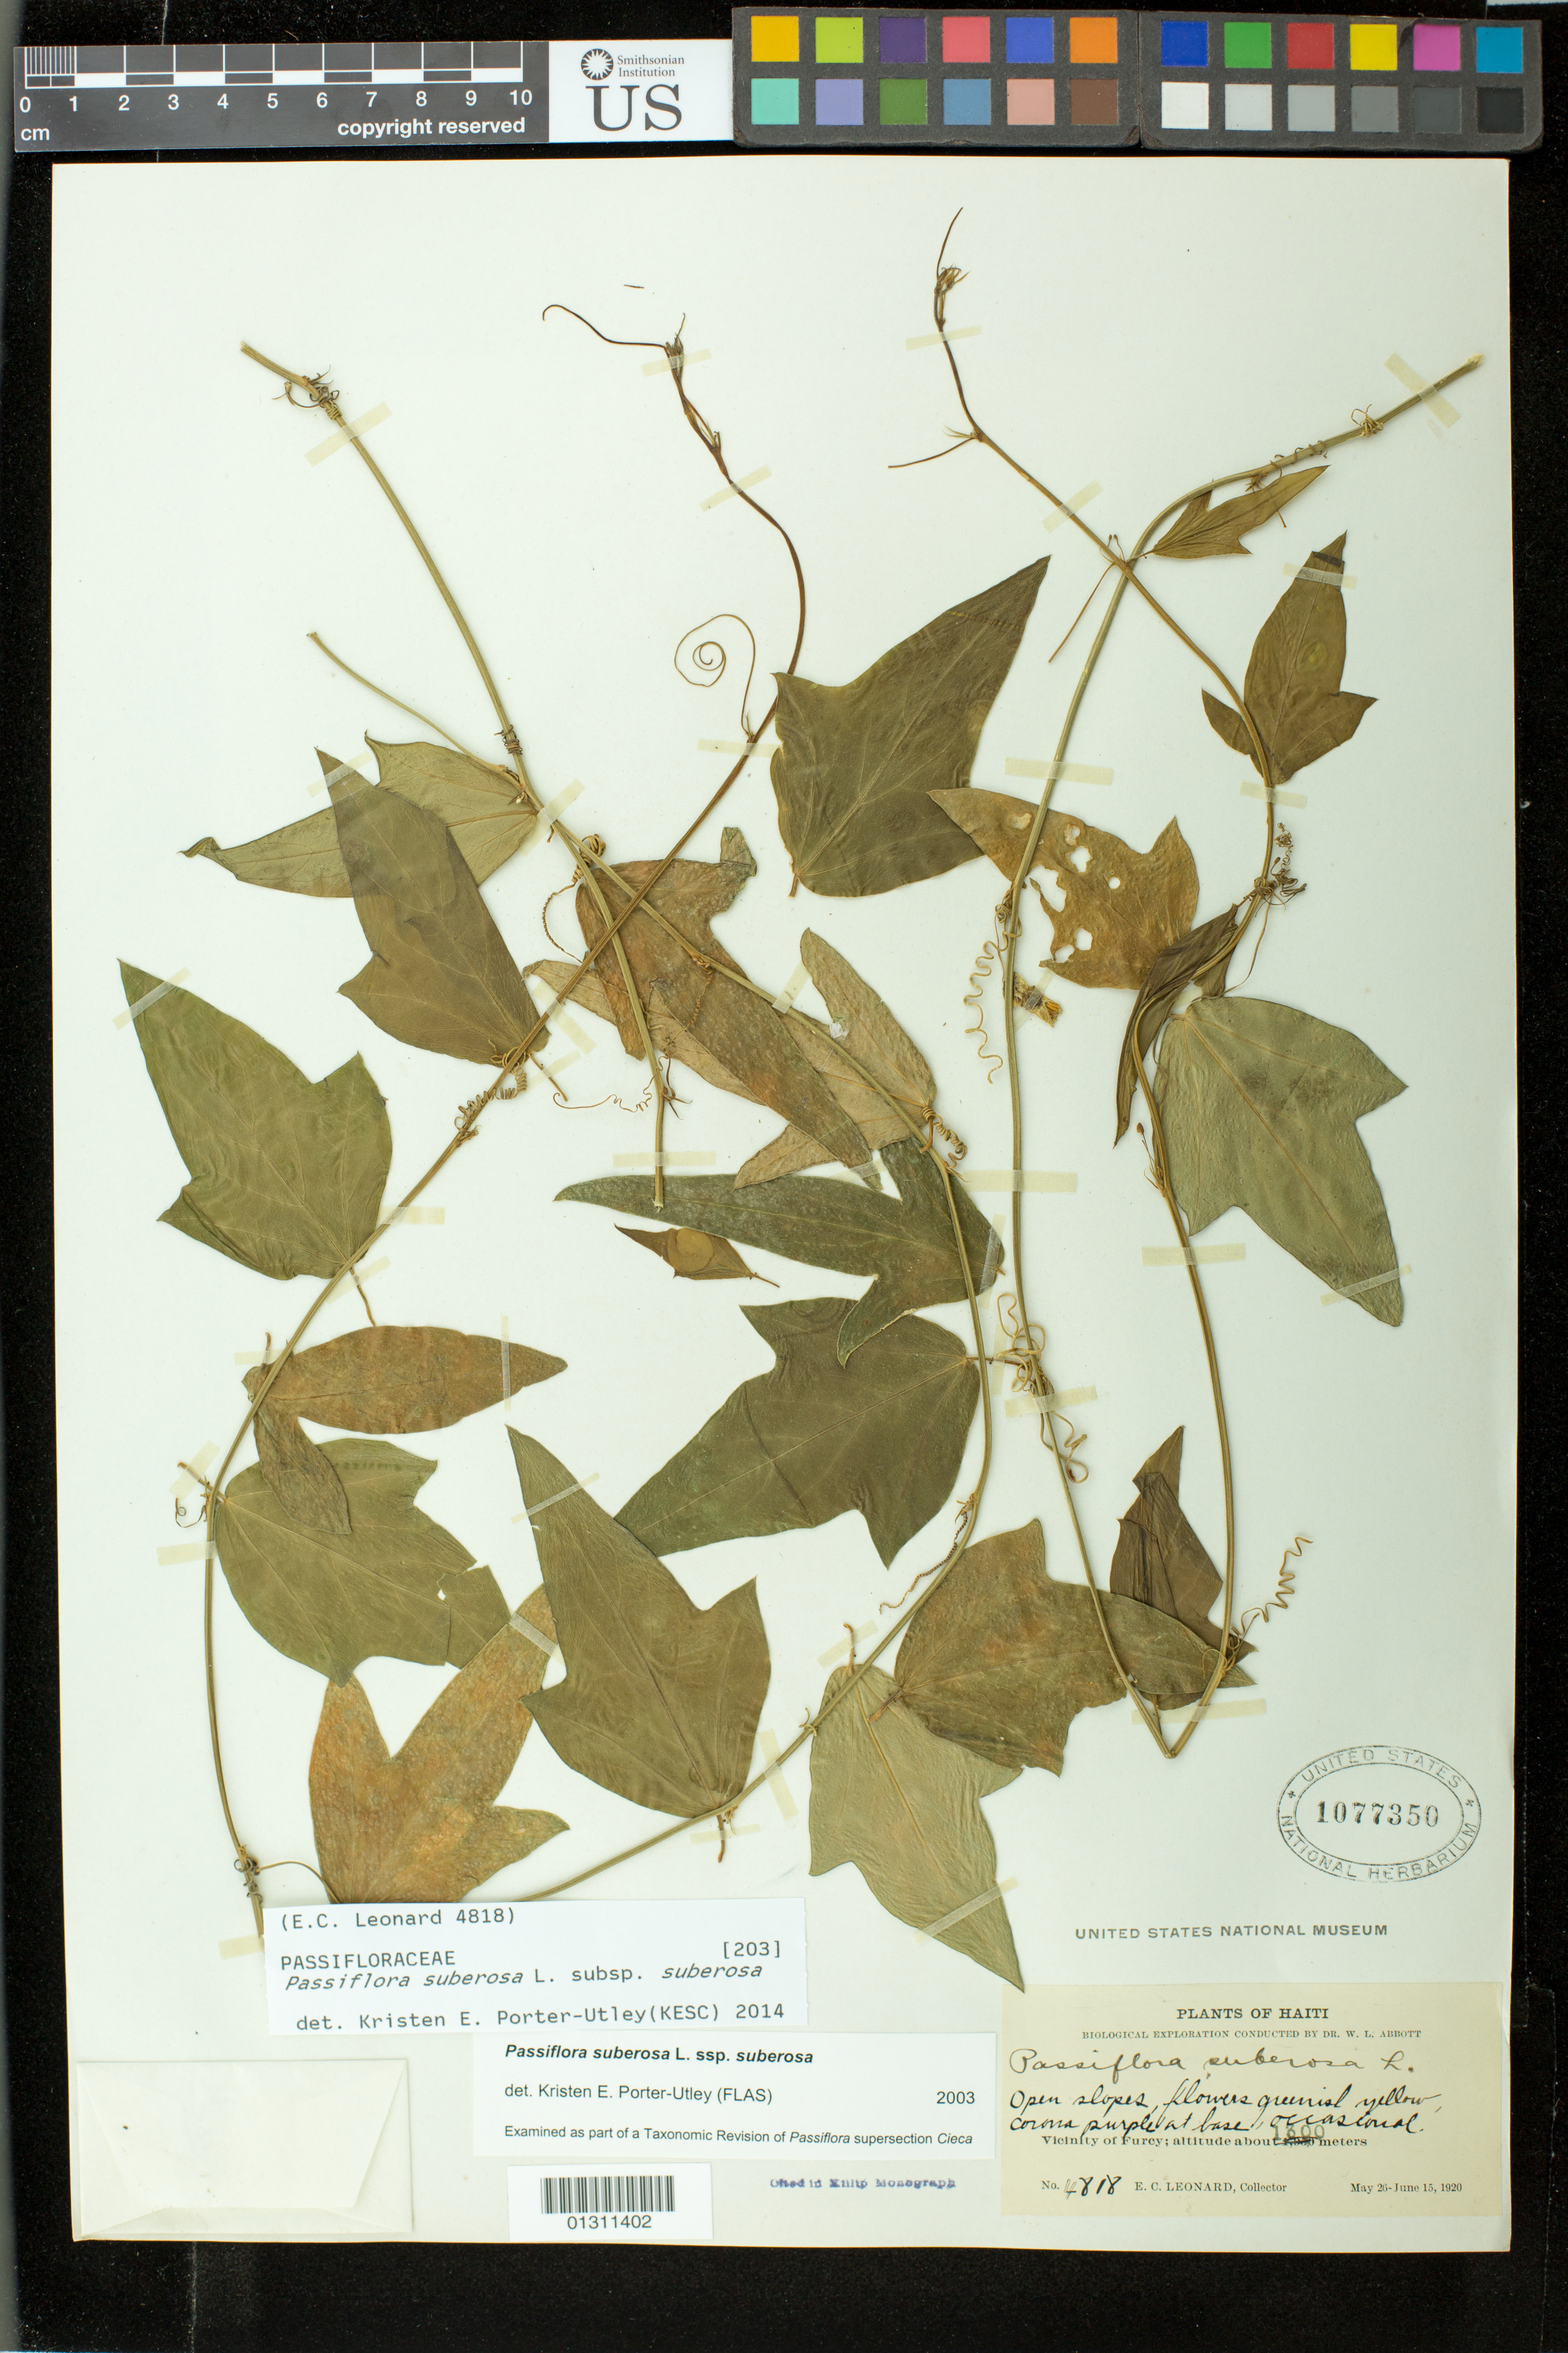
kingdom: Plantae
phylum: Tracheophyta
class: Magnoliopsida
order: Malpighiales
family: Passifloraceae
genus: Passiflora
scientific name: Passiflora suberosa subsp. suberosa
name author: L.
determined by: Porter-Utley, Kristen E.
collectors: E. C. Leonard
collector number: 4818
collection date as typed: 26 May 1920 to 15 Jun 1920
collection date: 1920-05-26/1920-06-15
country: Haiti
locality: Vicinity of Furcy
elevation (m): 1300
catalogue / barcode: US 1077350